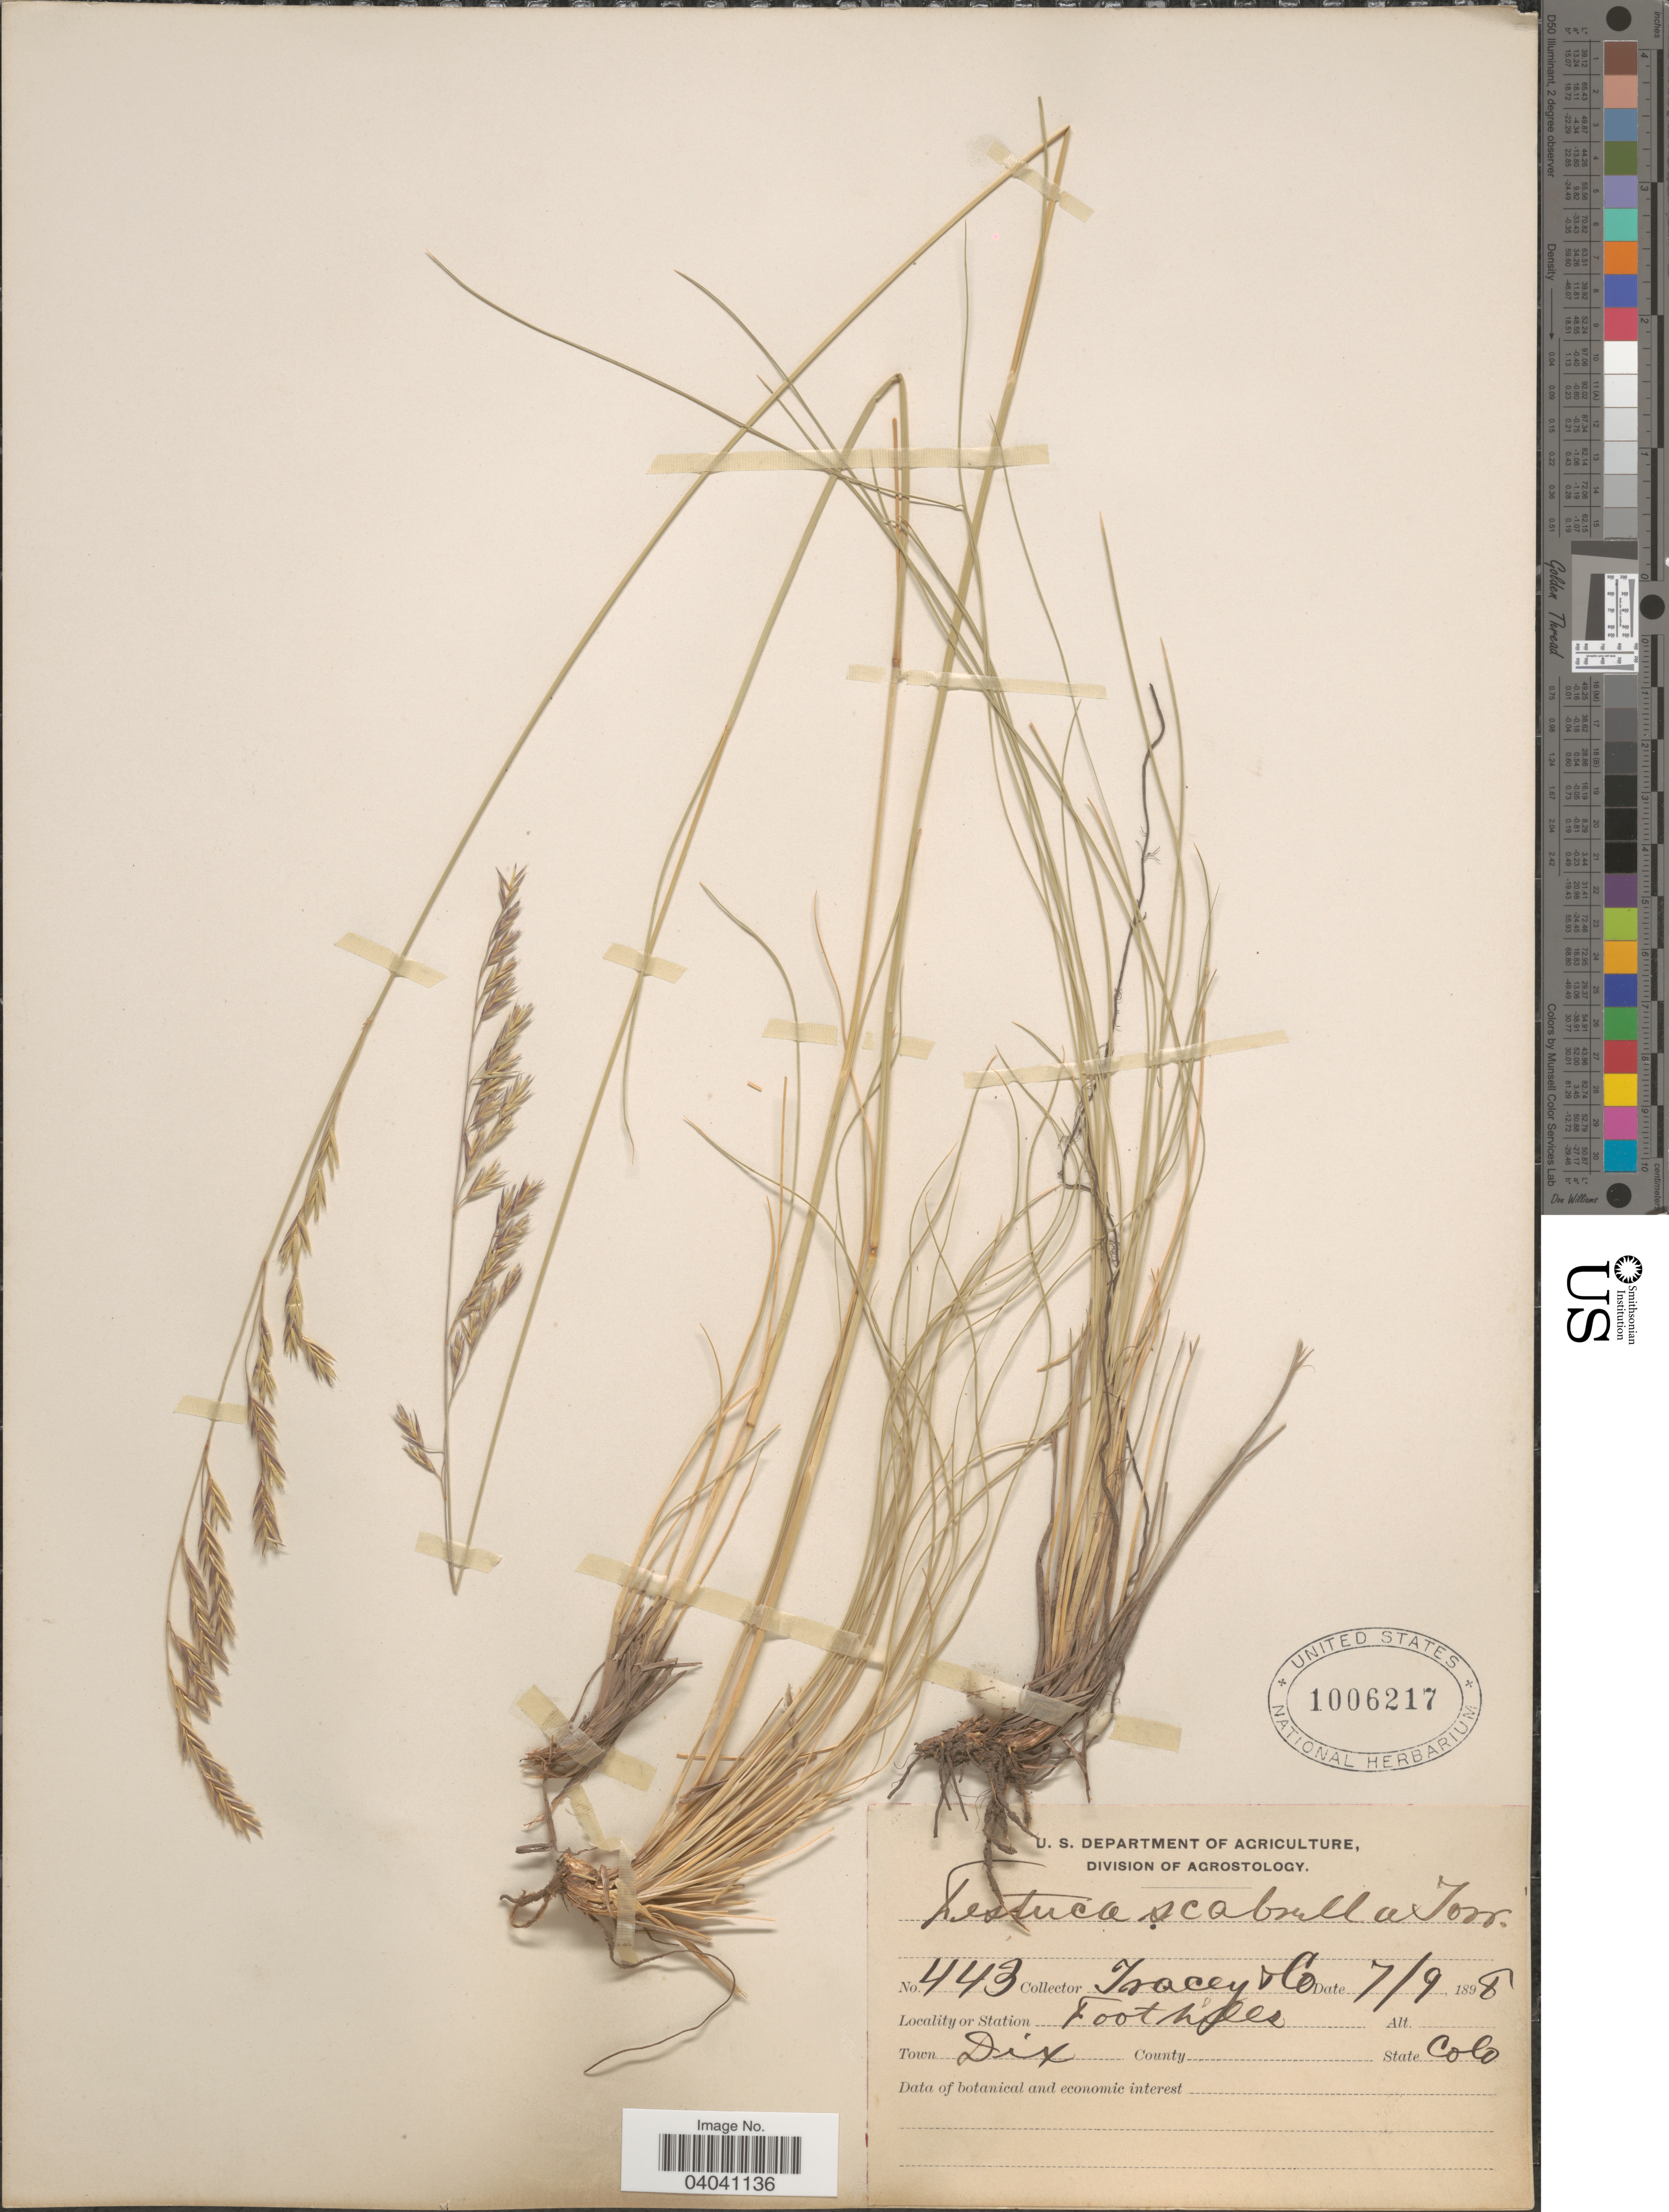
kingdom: Plantae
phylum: Tracheophyta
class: Liliopsida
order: Poales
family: Poaceae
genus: Festuca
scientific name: Festuca arizonica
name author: Vasey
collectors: -. Tracy & et al.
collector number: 443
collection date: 1898-07-09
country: United States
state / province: Colorado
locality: Station Foothills. Town Dix.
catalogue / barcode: US 1006217